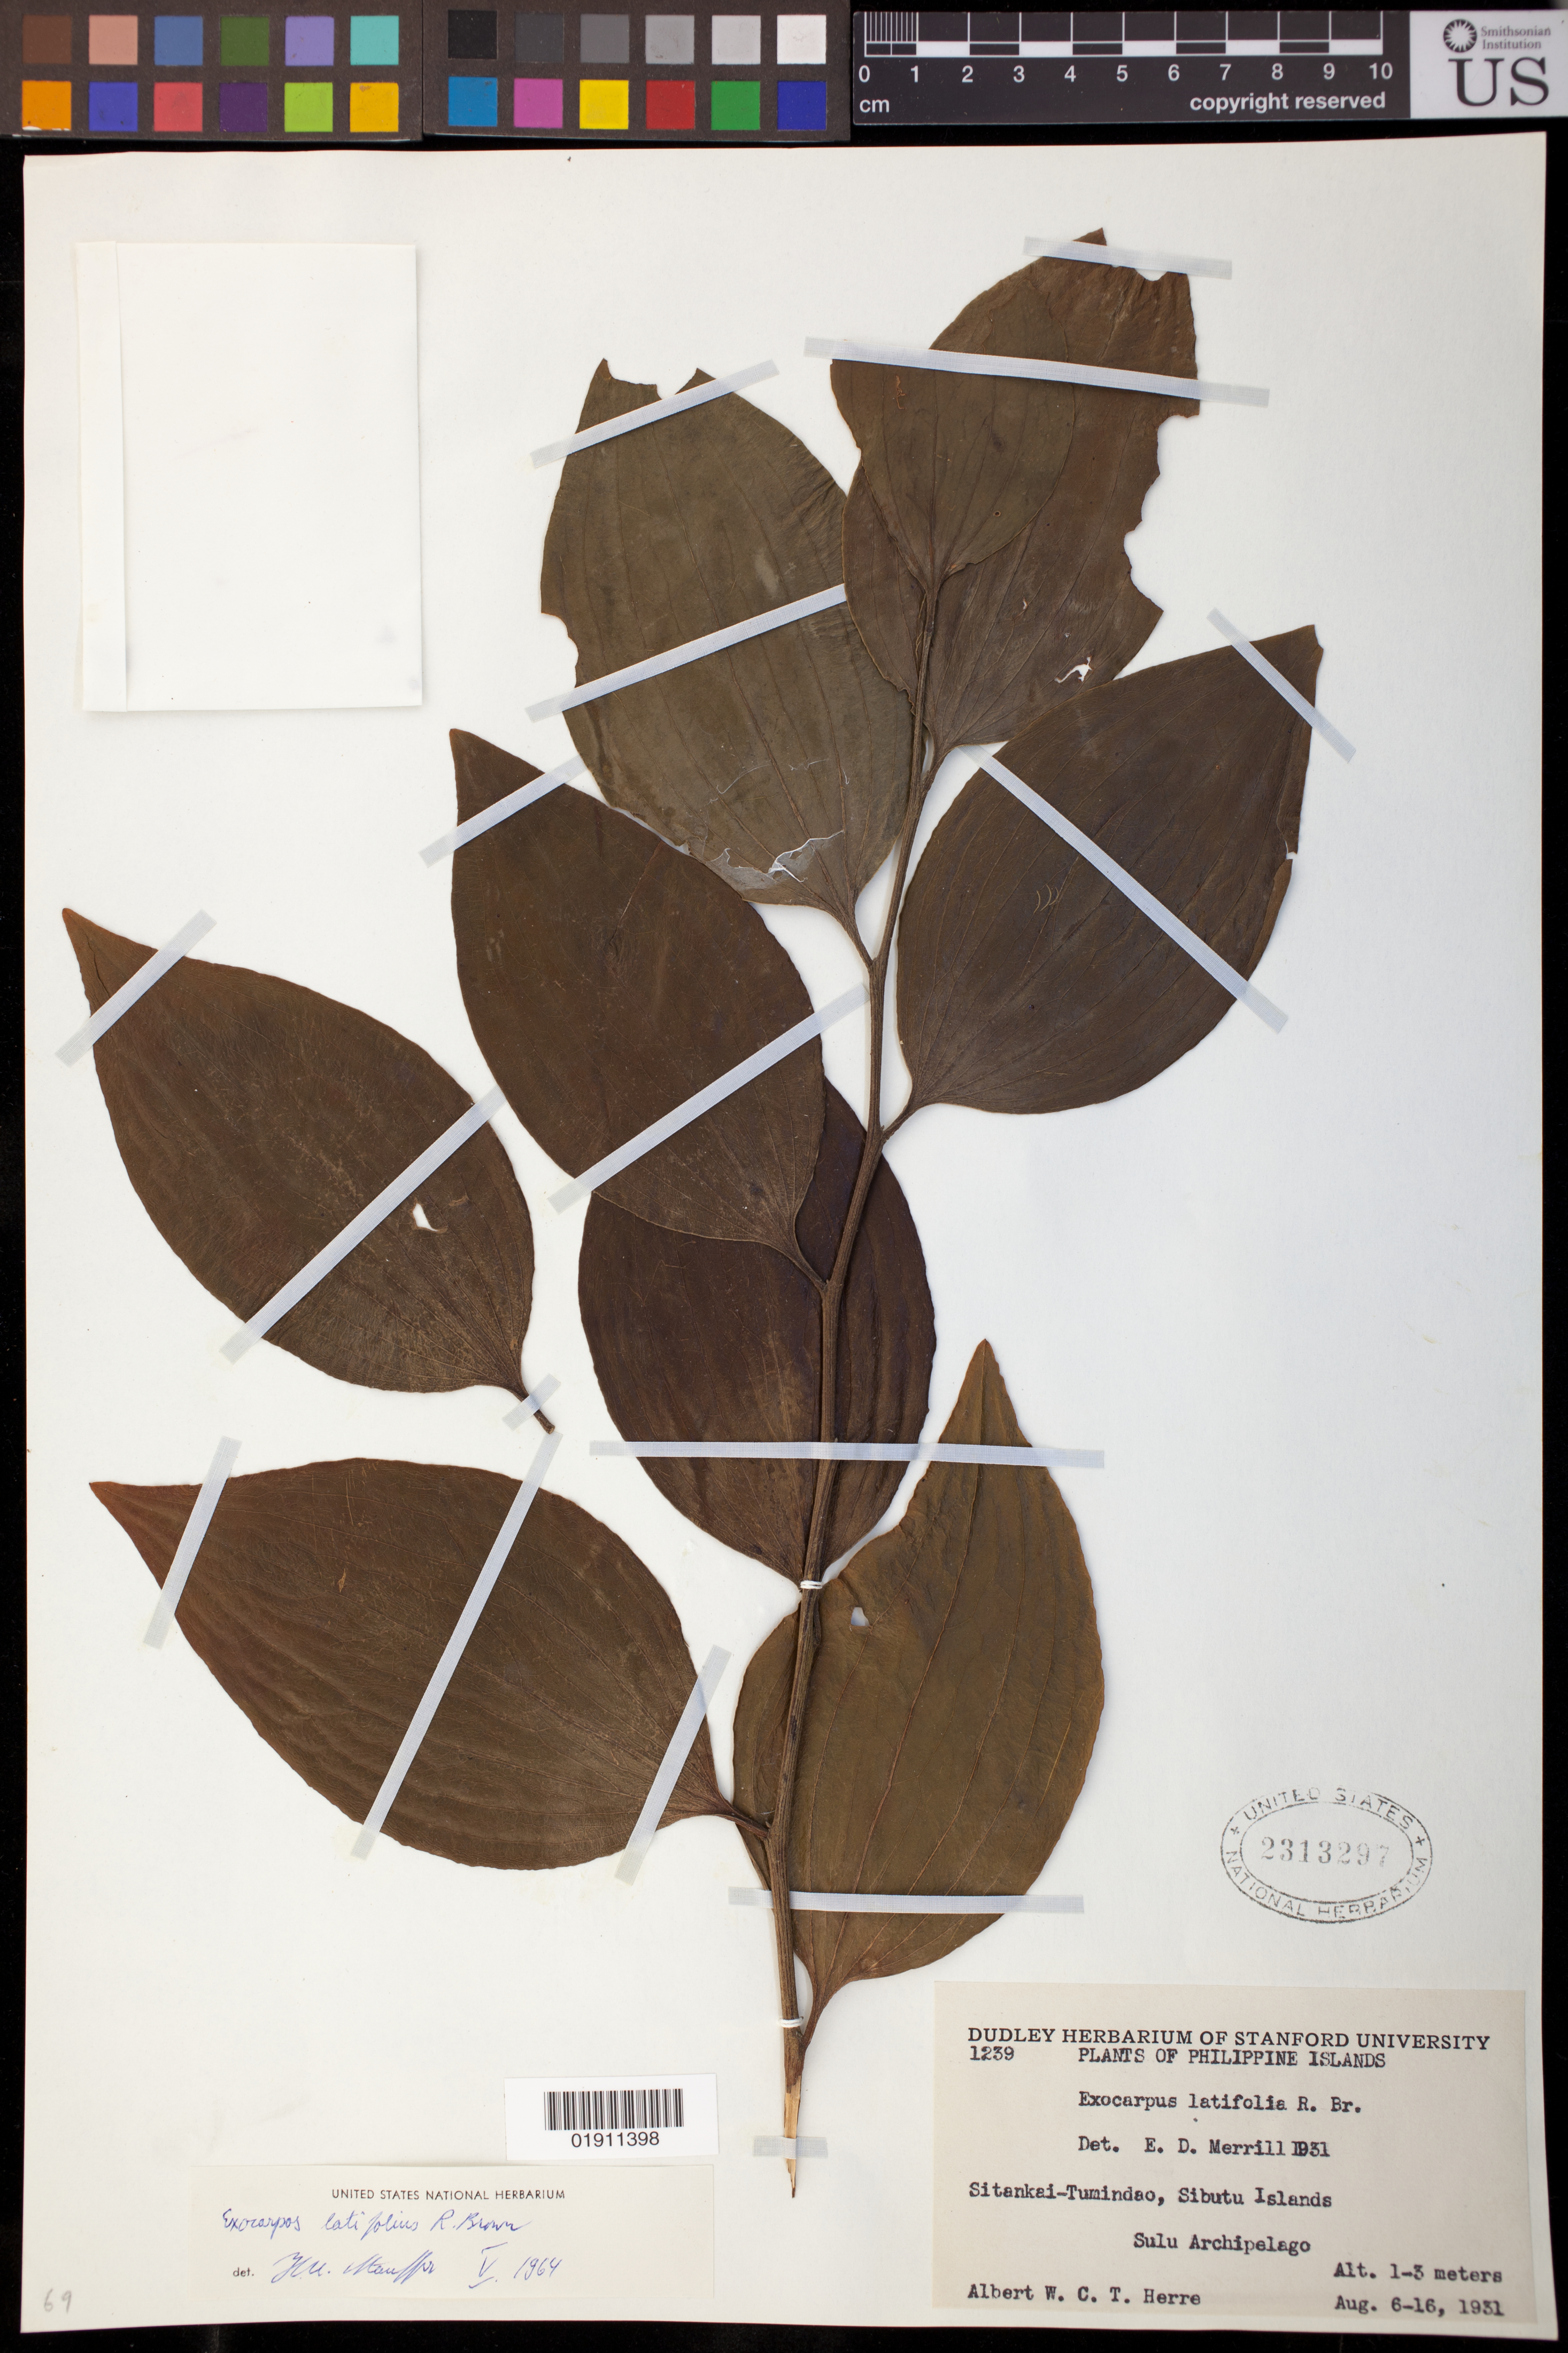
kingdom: Plantae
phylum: Tracheophyta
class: Magnoliopsida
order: Santalales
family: Santalaceae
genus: Exocarpos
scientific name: Exocarpos latifolius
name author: R. Br.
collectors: A. W. Herre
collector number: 1239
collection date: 1931-08-06/1931-08-16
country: Philippines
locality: Sitankai-Tumindao, Sibutu Islands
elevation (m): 1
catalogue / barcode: US 2313297